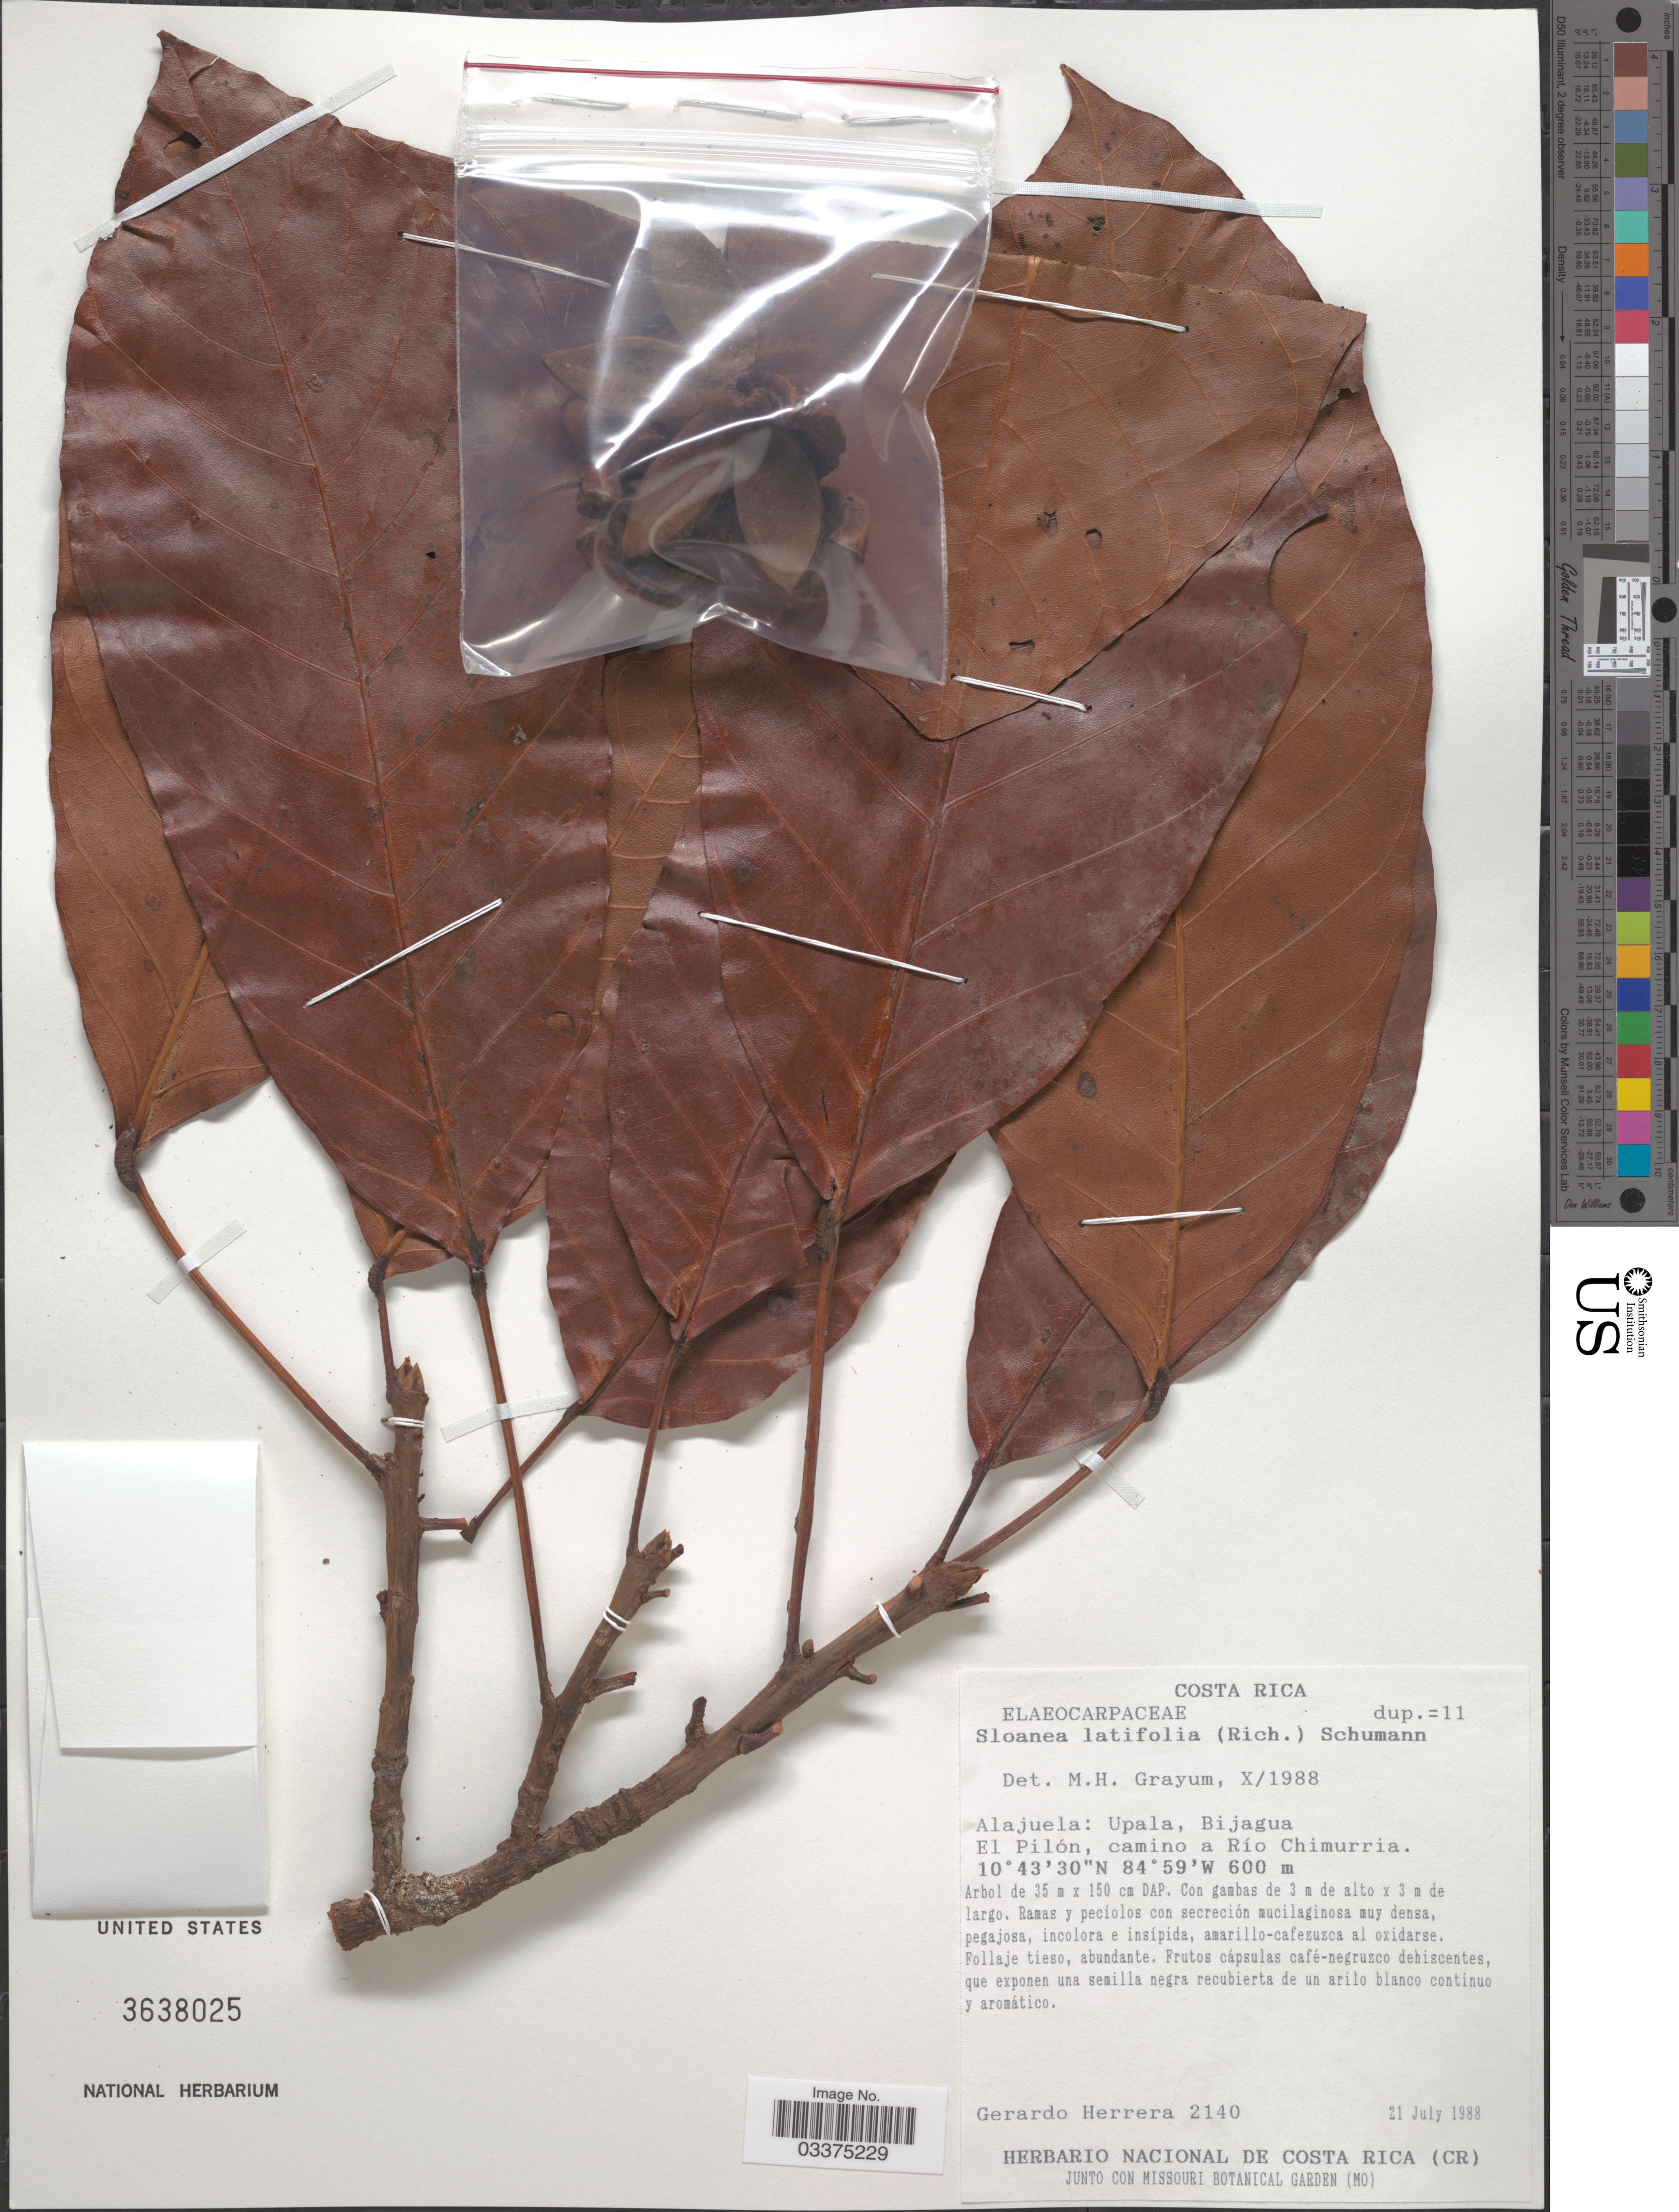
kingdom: Plantae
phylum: Tracheophyta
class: Magnoliopsida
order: Oxalidales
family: Elaeocarpaceae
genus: Sloanea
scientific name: Sloanea latifolia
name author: (Rich.) K. Schum.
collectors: G. Herrera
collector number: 2140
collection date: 1988-07-21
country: Costa Rica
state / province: Alajuela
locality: Upala, Bijagua El Pilón, camino a Río Chimurria.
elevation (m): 600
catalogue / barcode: US 3638025